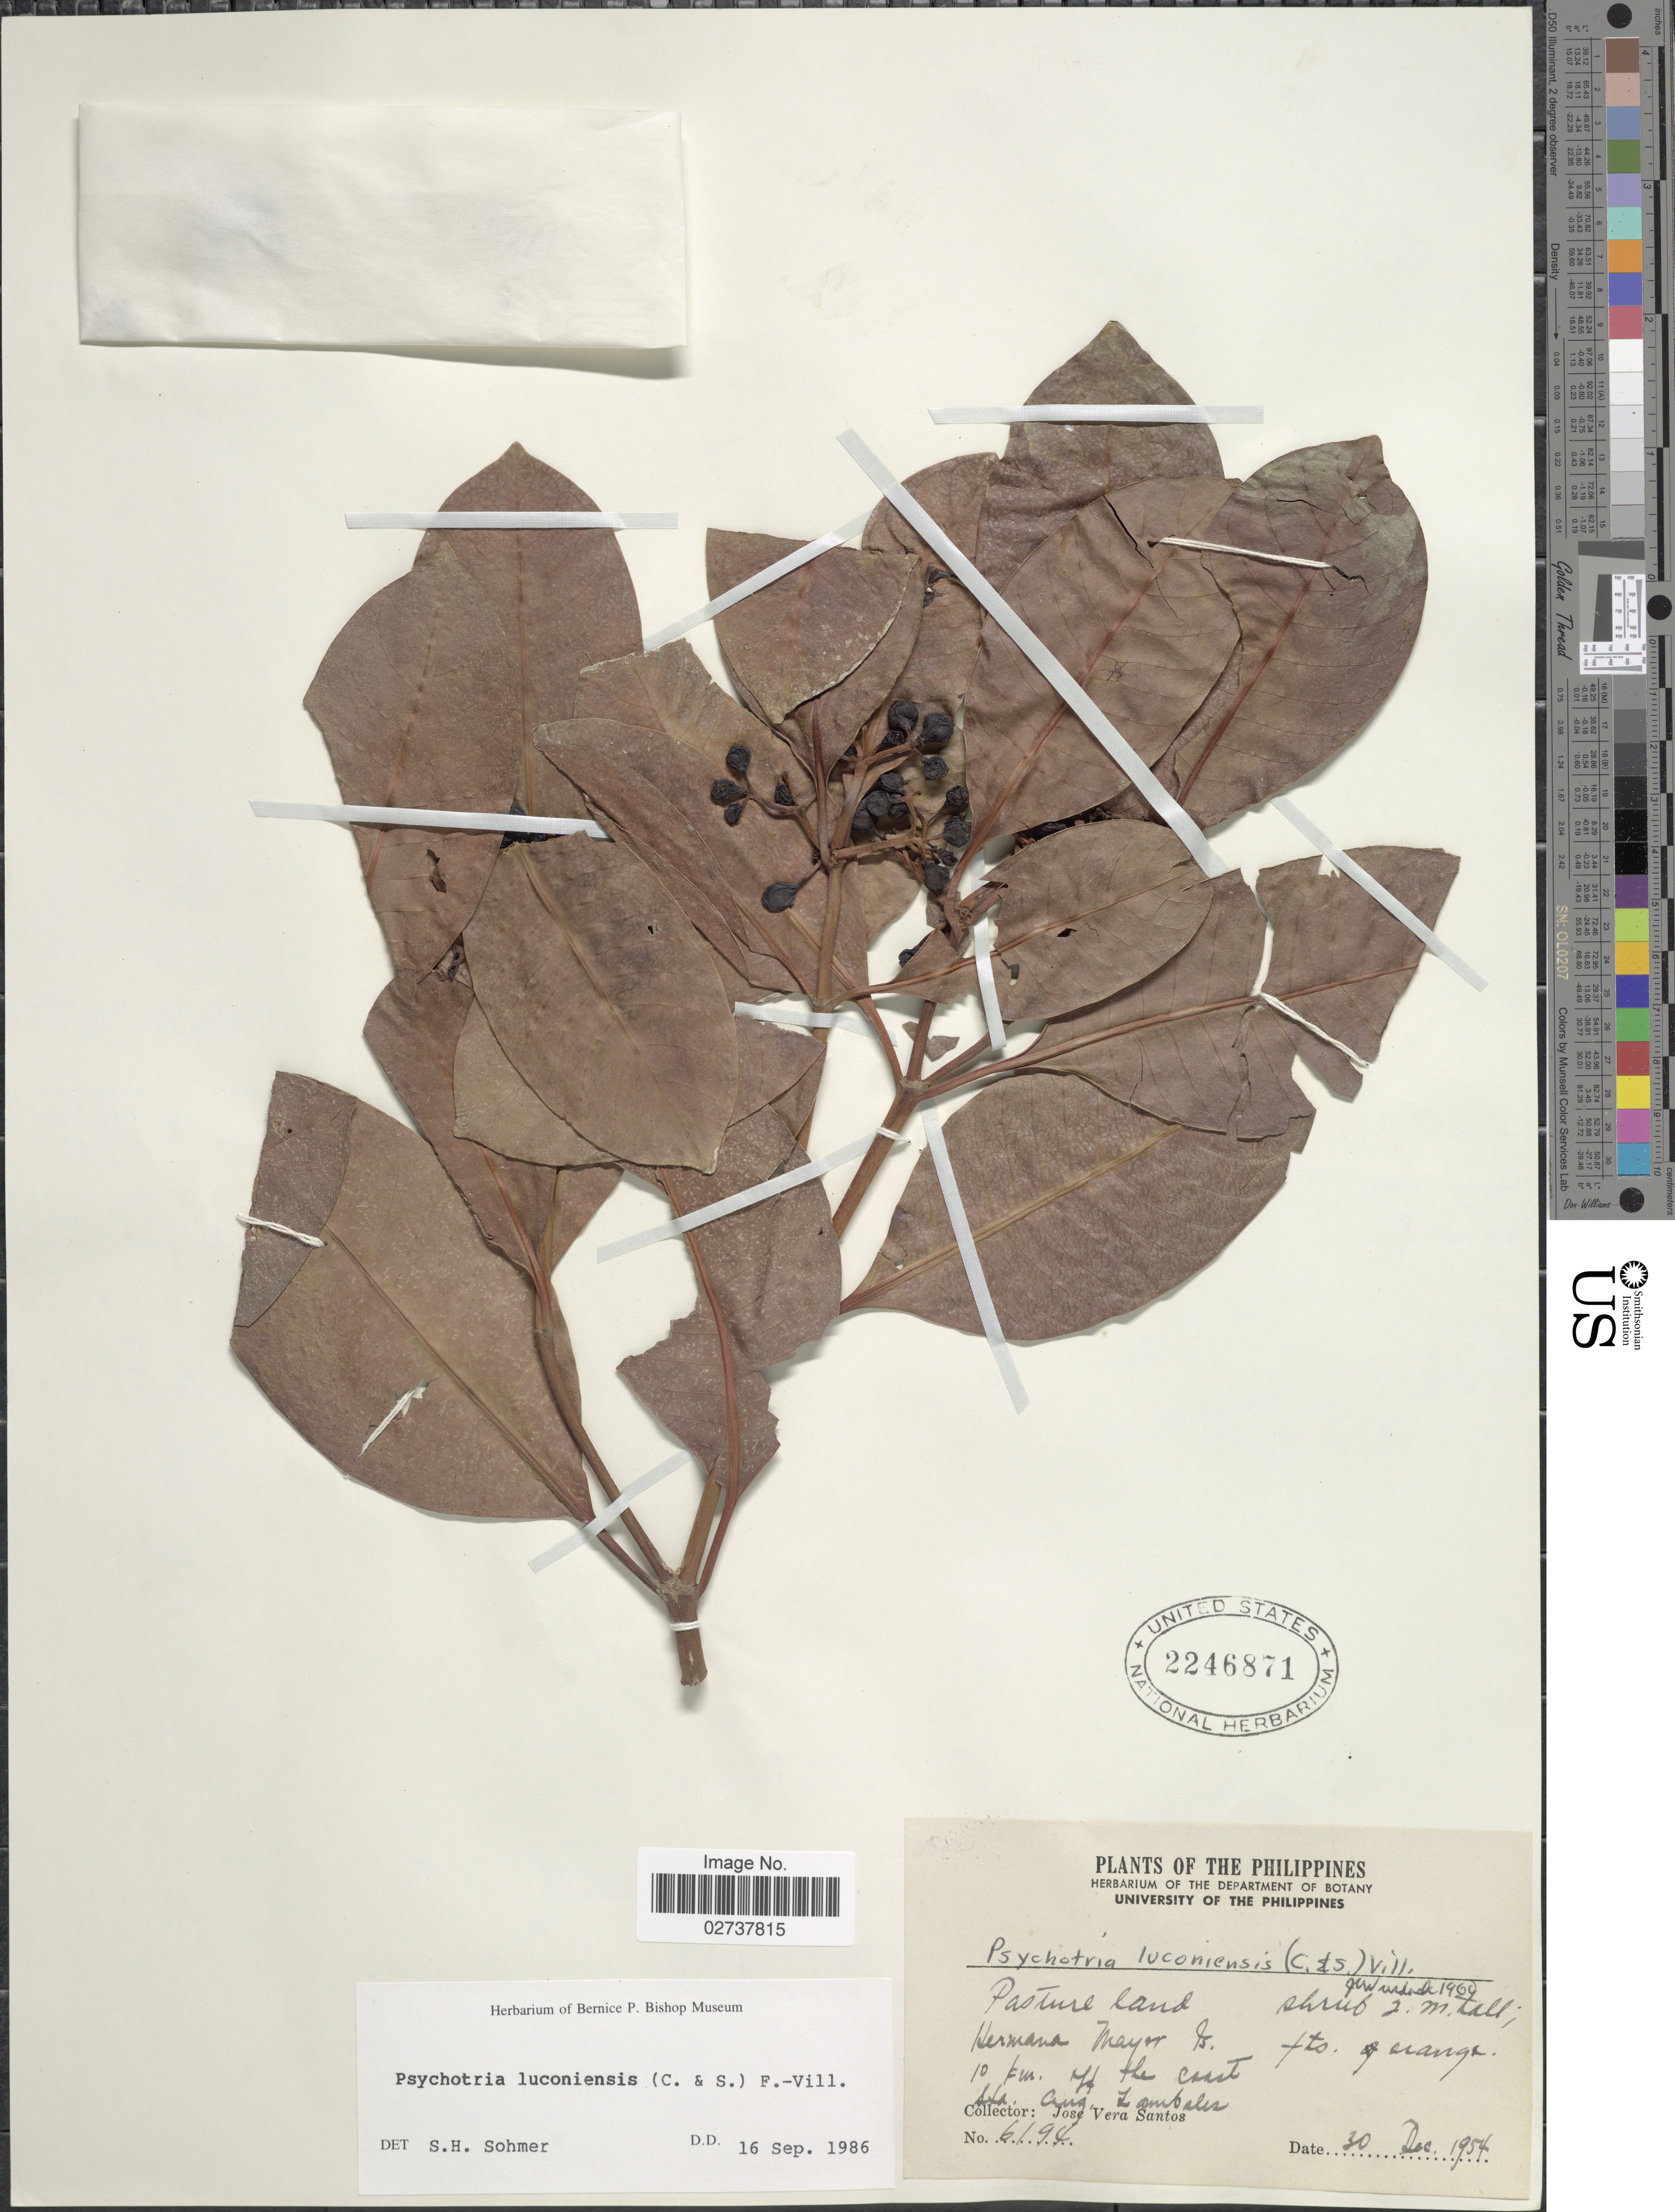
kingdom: Plantae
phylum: Tracheophyta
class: Magnoliopsida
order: Gentianales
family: Rubiaceae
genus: Psychotria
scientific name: Psychotria luzoniensis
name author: (Cham. & Schltdl.) Fern.-Vill.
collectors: J. V. Santos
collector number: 6194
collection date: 1954-12-30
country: Philippines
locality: Pasture land, Hermana Mayer Is. 10 km. off the coast Sta. Aug Zambales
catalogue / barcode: US 2246871